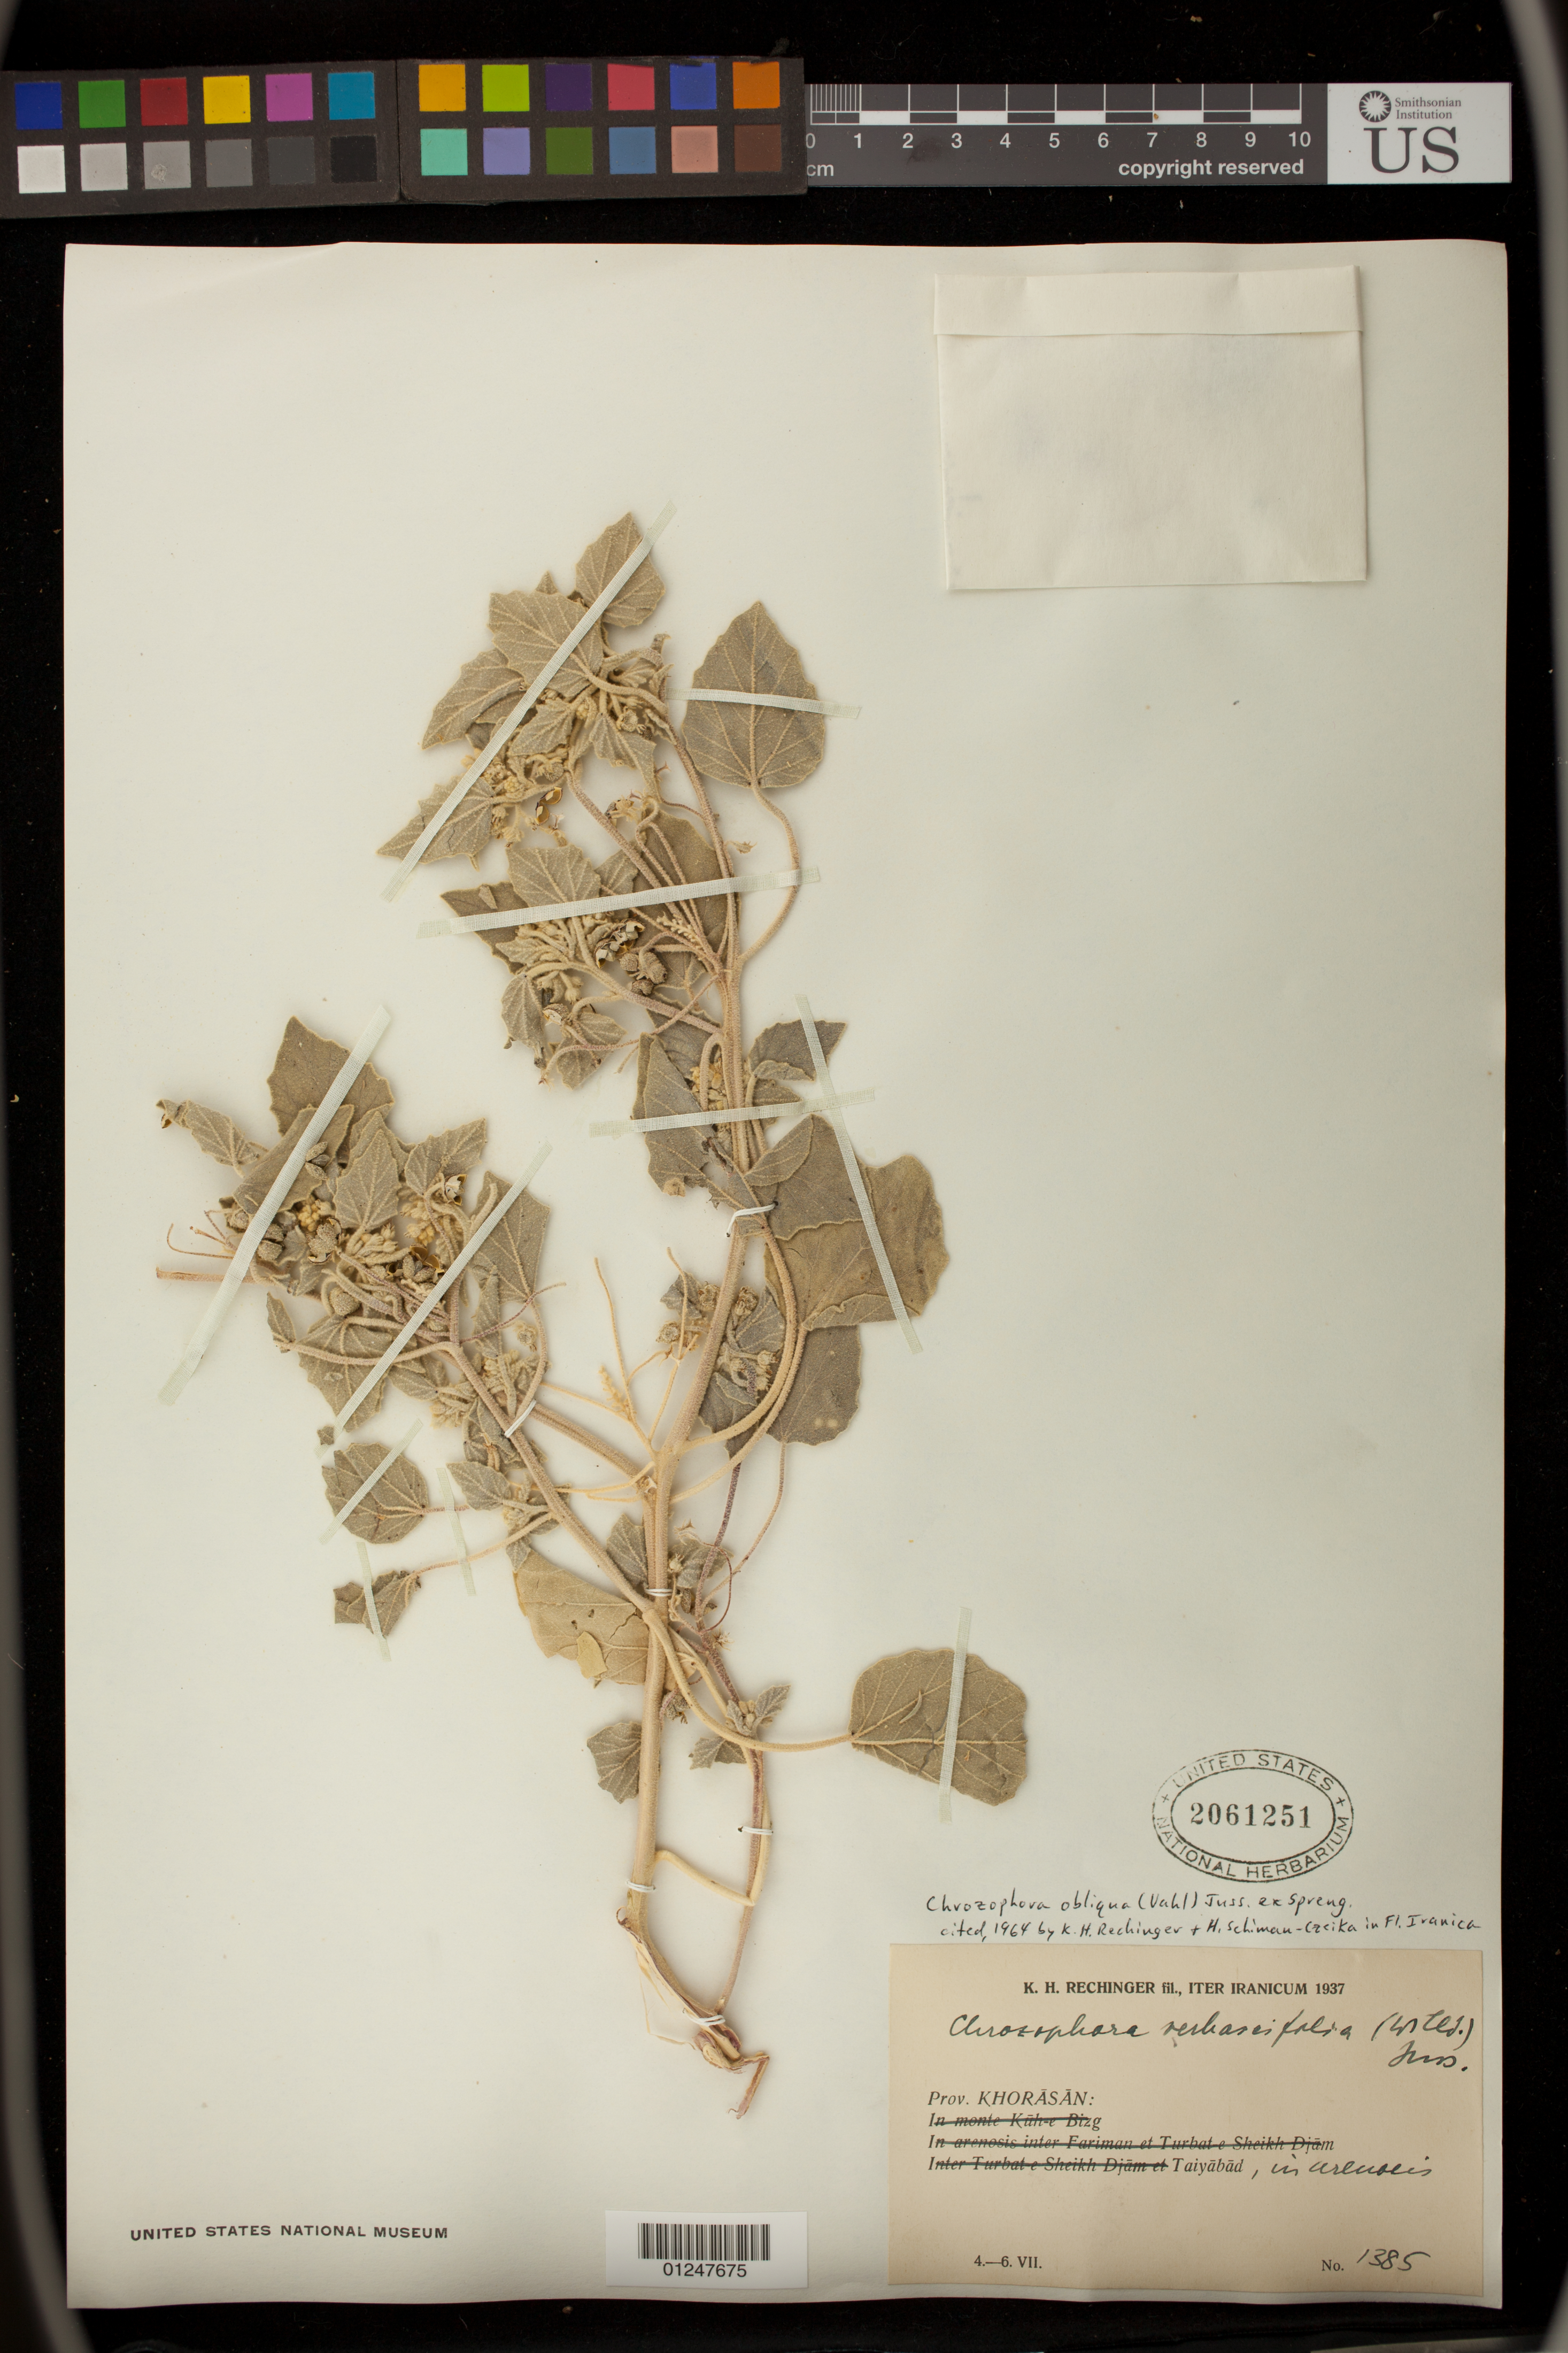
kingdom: Plantae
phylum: Tracheophyta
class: Magnoliopsida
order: Malpighiales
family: Euphorbiaceae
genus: Chrozophora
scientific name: Chrozophora obliqua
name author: Schweinf.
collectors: K. H. Rechinger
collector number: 1385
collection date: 1937-07-04/1937-07-06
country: Iran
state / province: Khorasan [obsolete]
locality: Taiyabad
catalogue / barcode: US 2061251